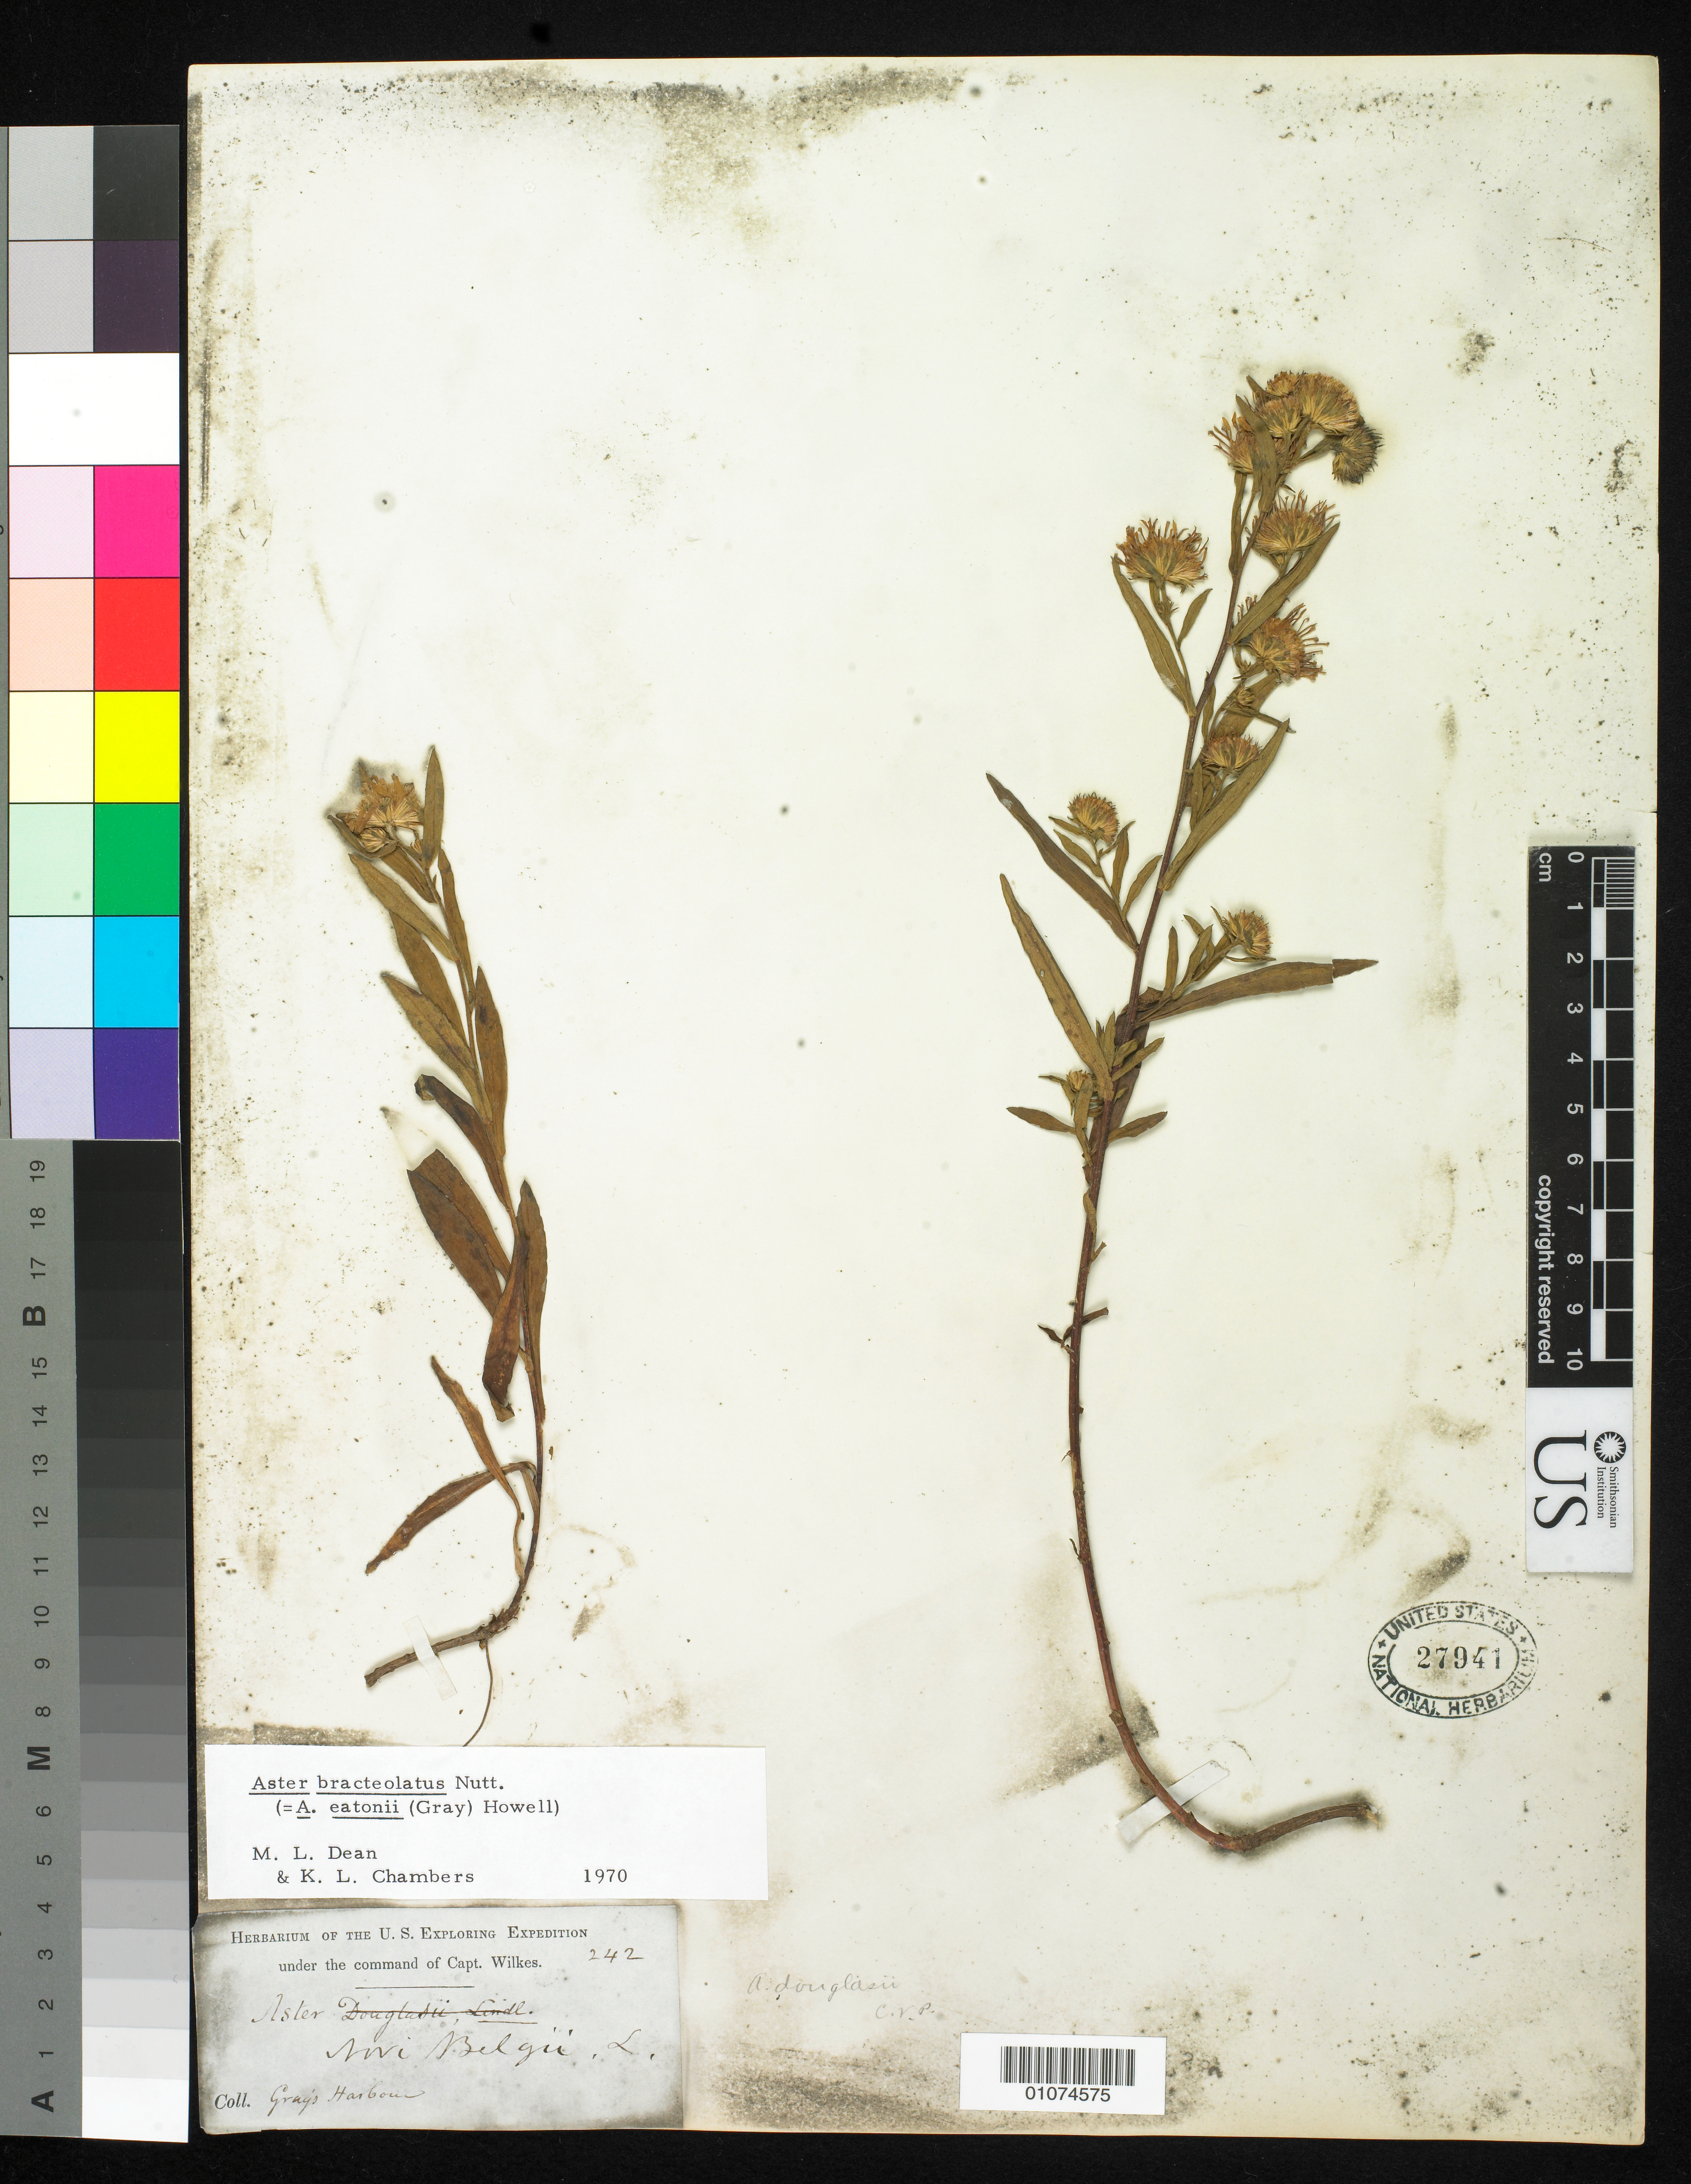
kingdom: Plantae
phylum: Tracheophyta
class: Magnoliopsida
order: Asterales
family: Asteraceae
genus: Symphyotrichum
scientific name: Symphyotrichum bracteolatum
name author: (Nutt.) G.L. Nesom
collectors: Wilkes Explor. Exped.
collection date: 1838/1842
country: United States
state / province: Washington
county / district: Grays Harbor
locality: Gray's Harbor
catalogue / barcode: US 27941